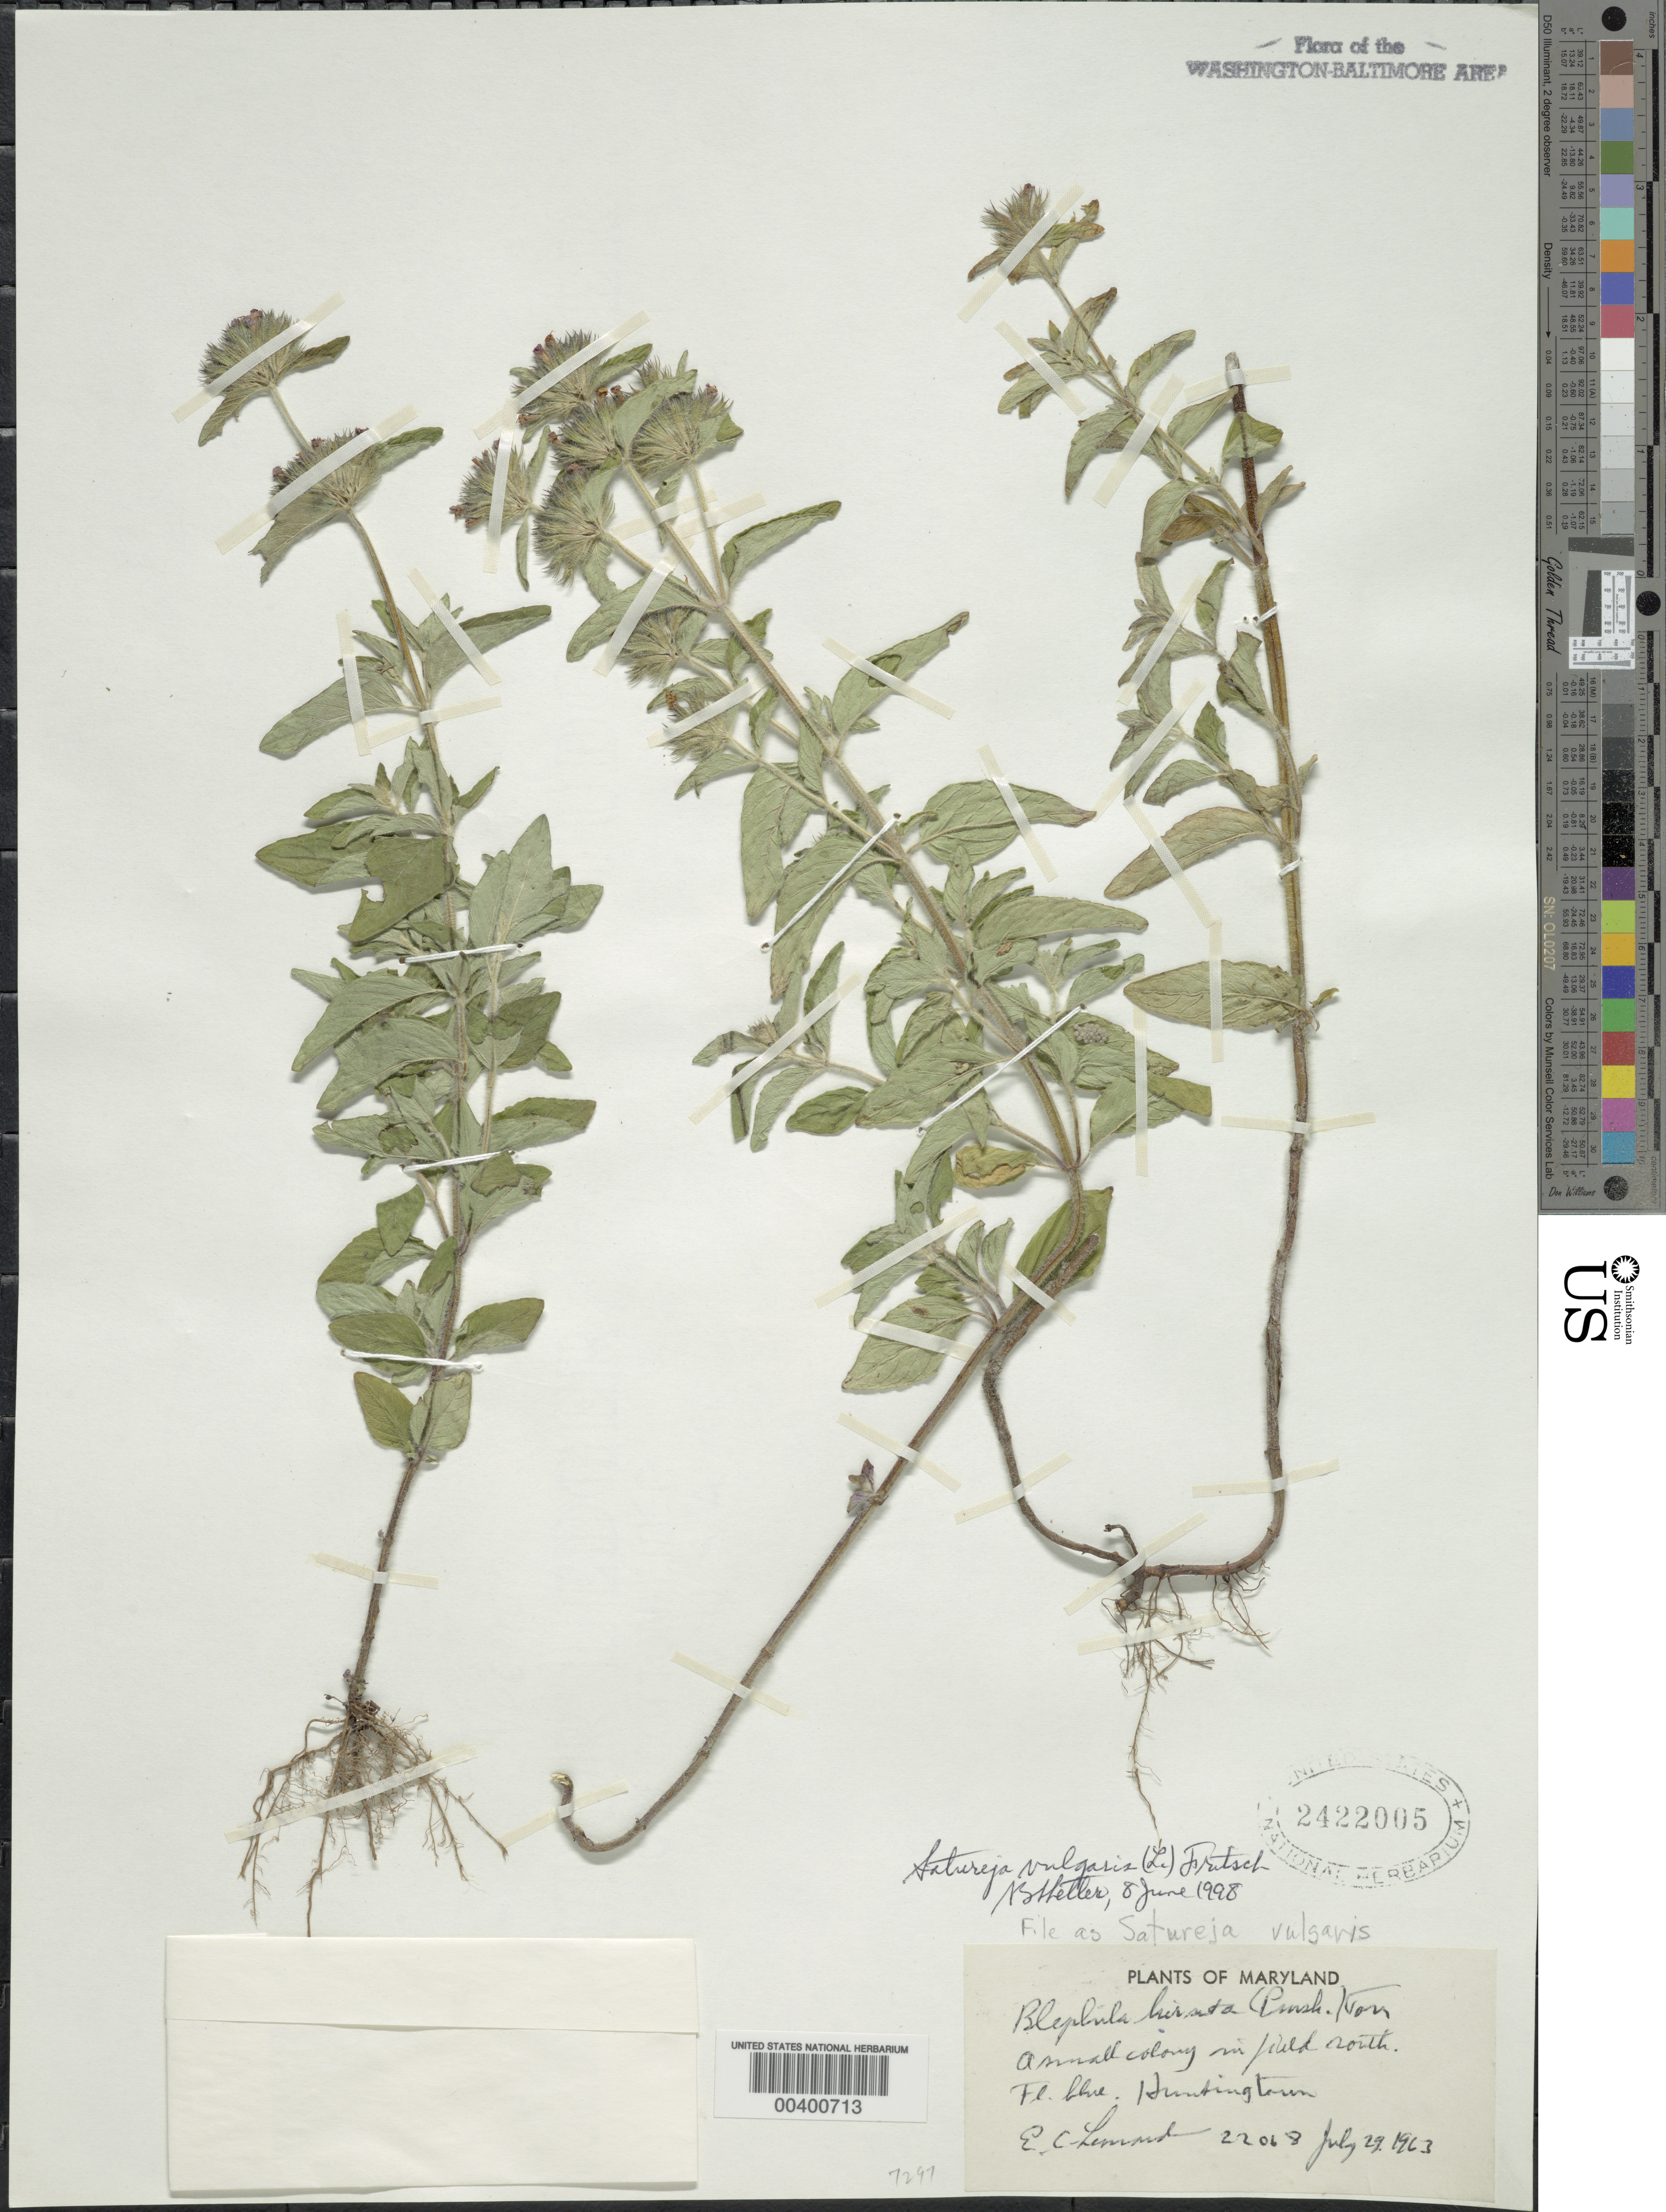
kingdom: Plantae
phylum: Tracheophyta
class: Magnoliopsida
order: Lamiales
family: Lamiaceae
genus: Clinopodium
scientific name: Clinopodium vulgare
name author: L.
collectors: E. C. Leonard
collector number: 22068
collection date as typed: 29 Jul 1963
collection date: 1963-07-29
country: United States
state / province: Maryland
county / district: Calvert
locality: Huntingtown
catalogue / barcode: US 2422005